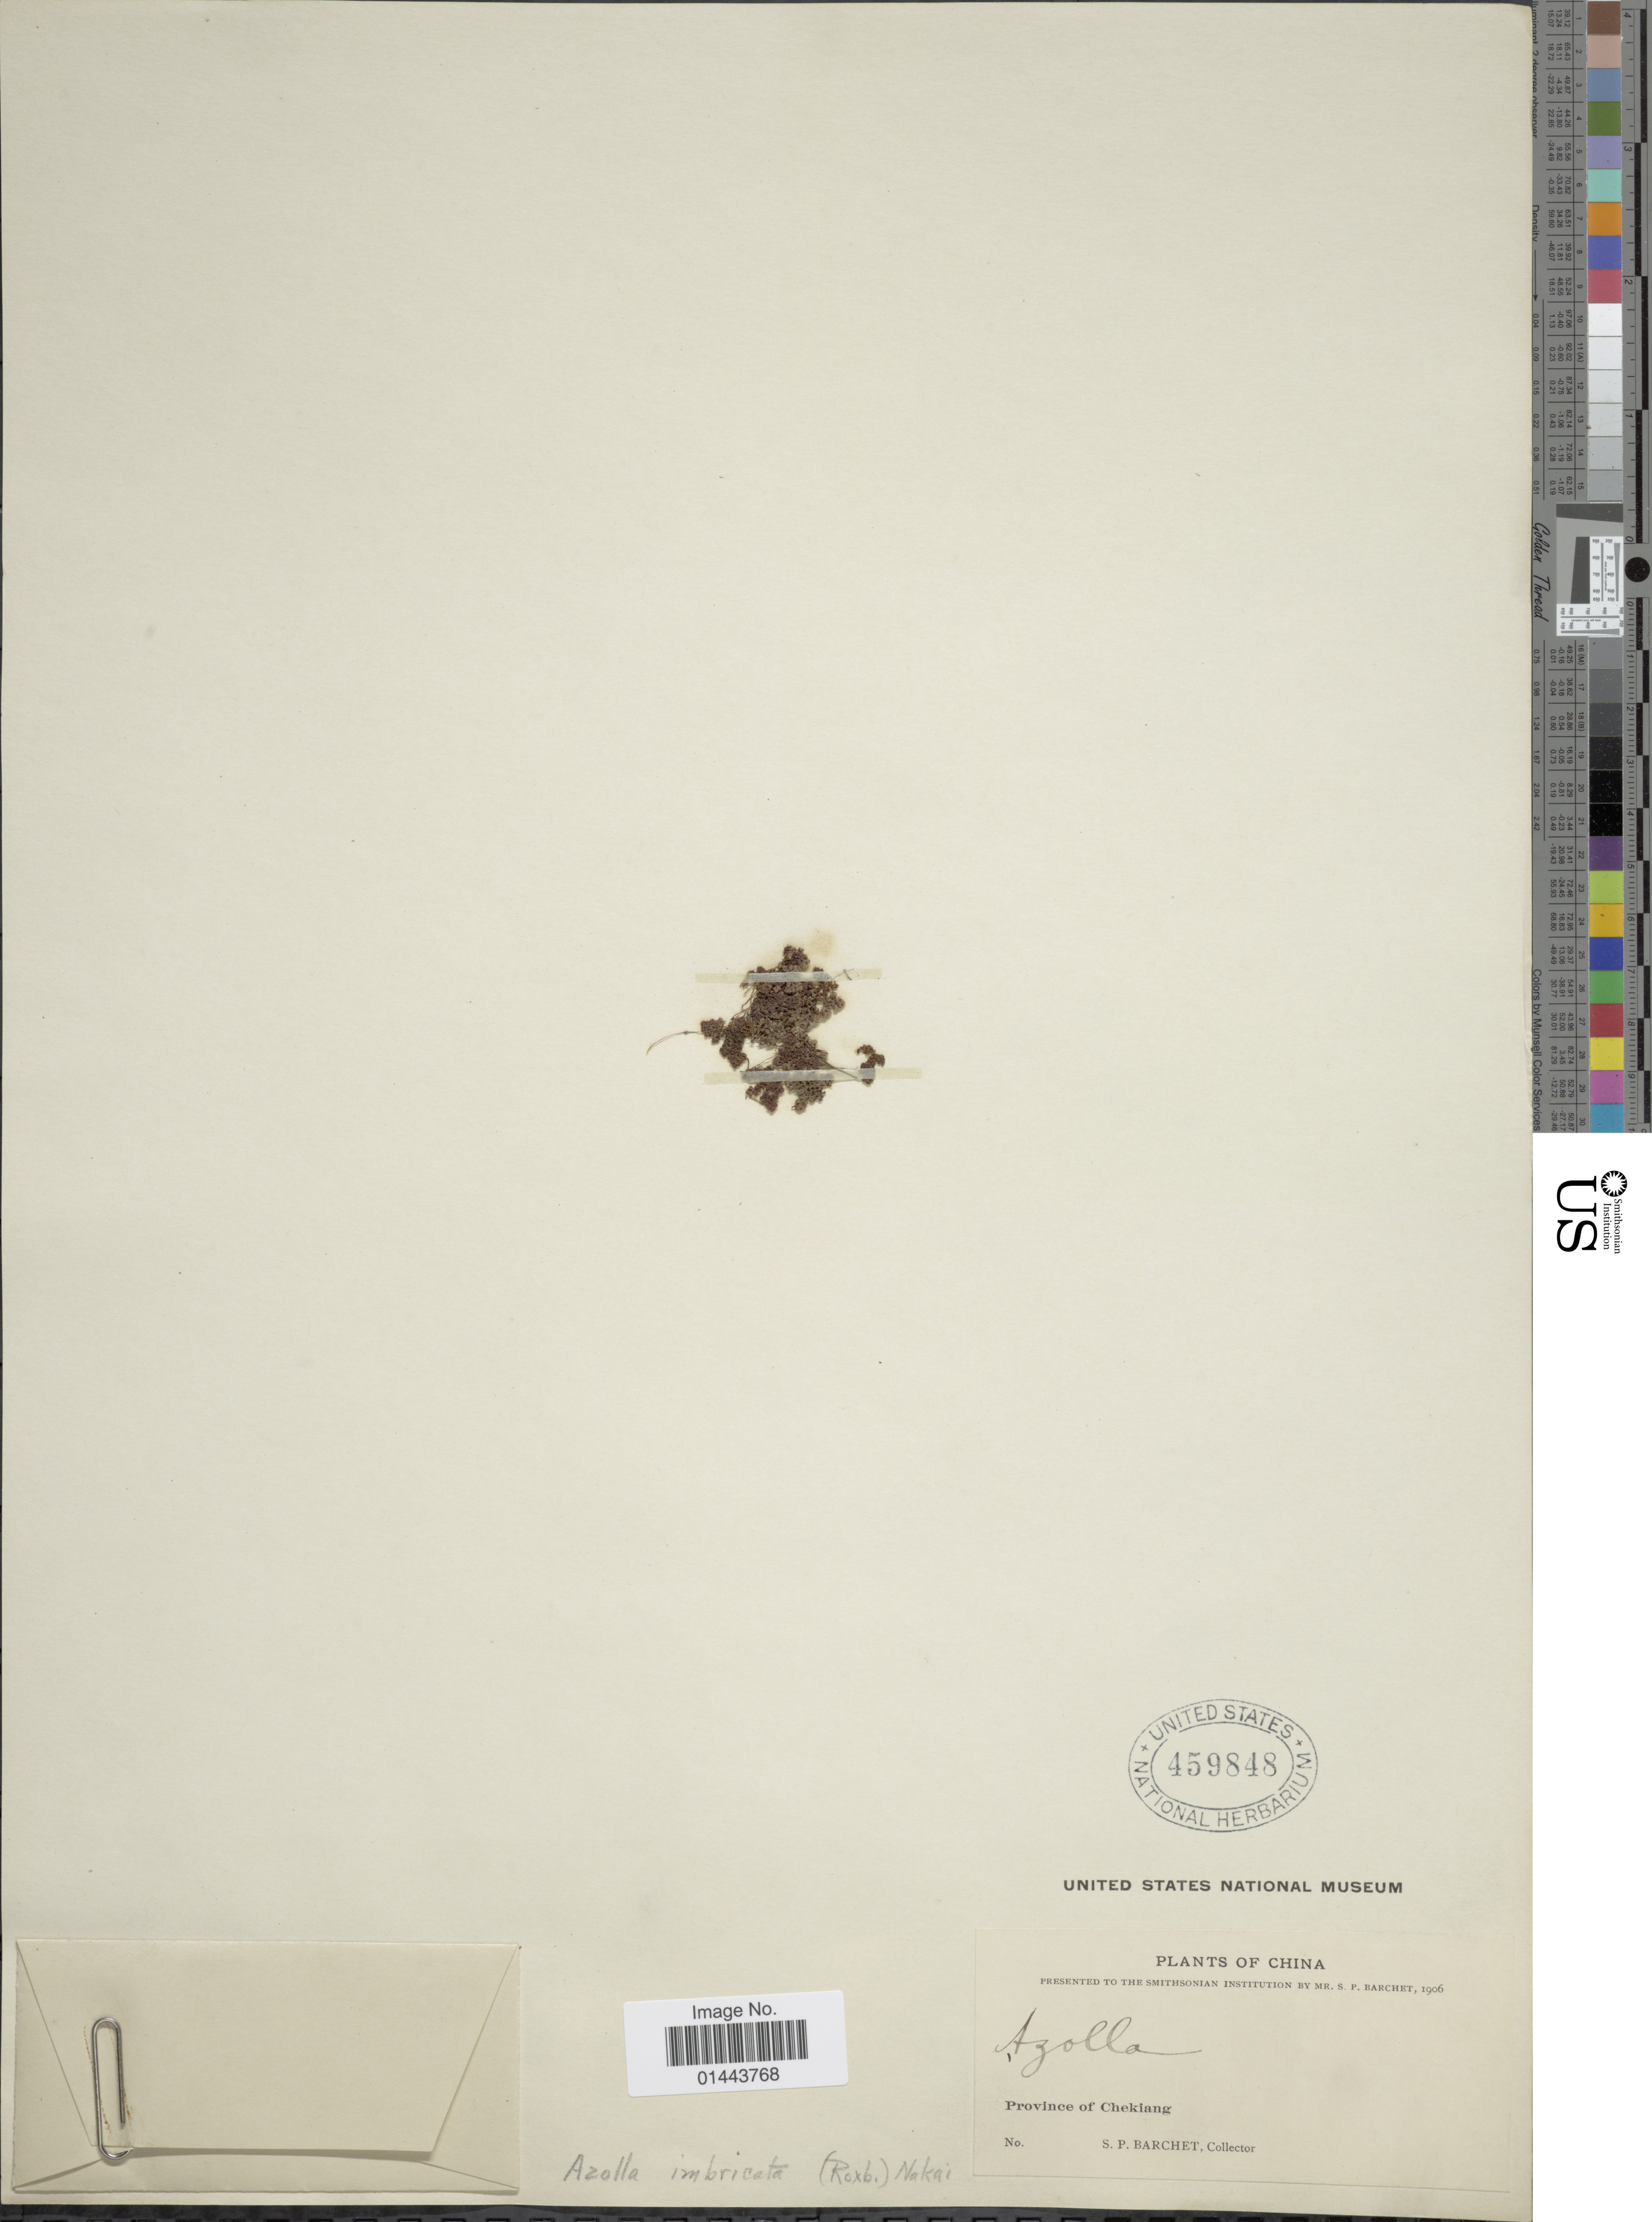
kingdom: Plantae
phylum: Tracheophyta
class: Polypodiopsida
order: Salviniales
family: Salviniaceae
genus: Azolla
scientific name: Azolla imbricata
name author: (Roxb.) Nakai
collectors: S. P. Barchet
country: China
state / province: Zhejiang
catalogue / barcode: US 459848